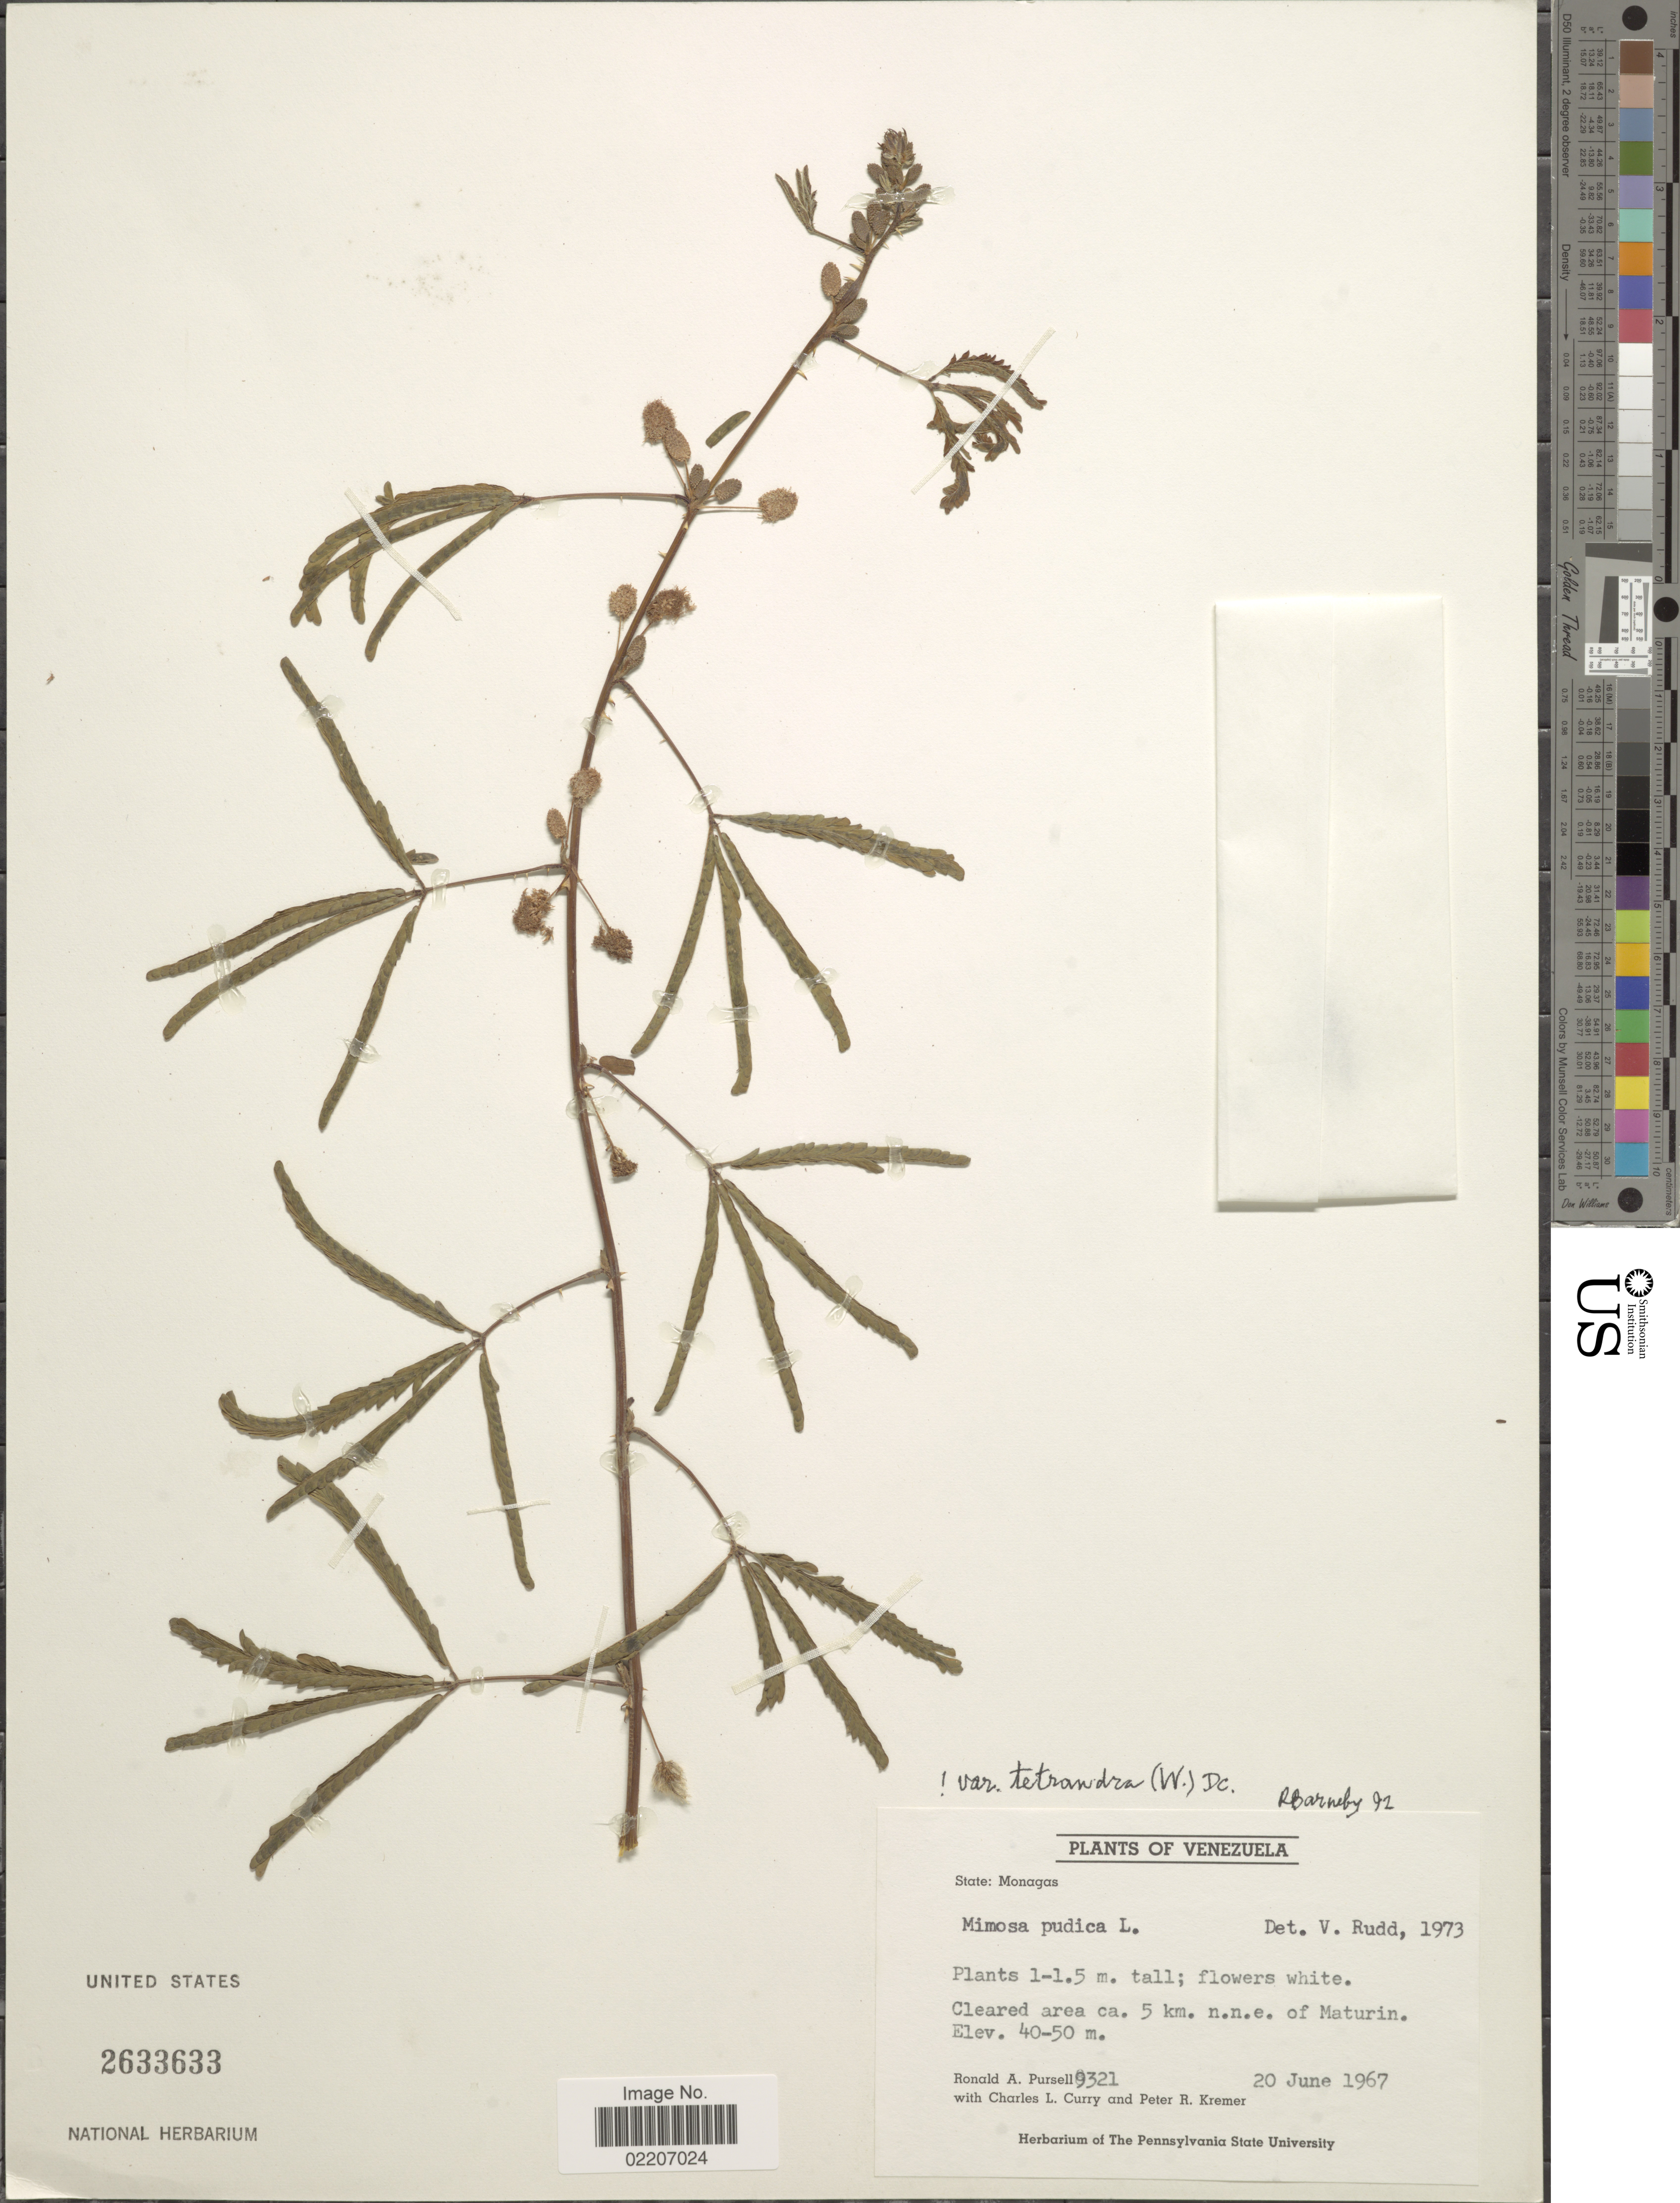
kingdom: Plantae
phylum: Tracheophyta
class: Magnoliopsida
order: Fabales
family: Fabaceae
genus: Mimosa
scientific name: Mimosa pudica var. tetrandra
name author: L.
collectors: R. A. Pursell, C. L. Curry & P. Kremer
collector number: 9321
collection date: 1967-06-20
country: Venezuela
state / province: Monagas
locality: Ca 5 km n.n.e. of Maturin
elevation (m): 40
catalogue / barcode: US 2633633